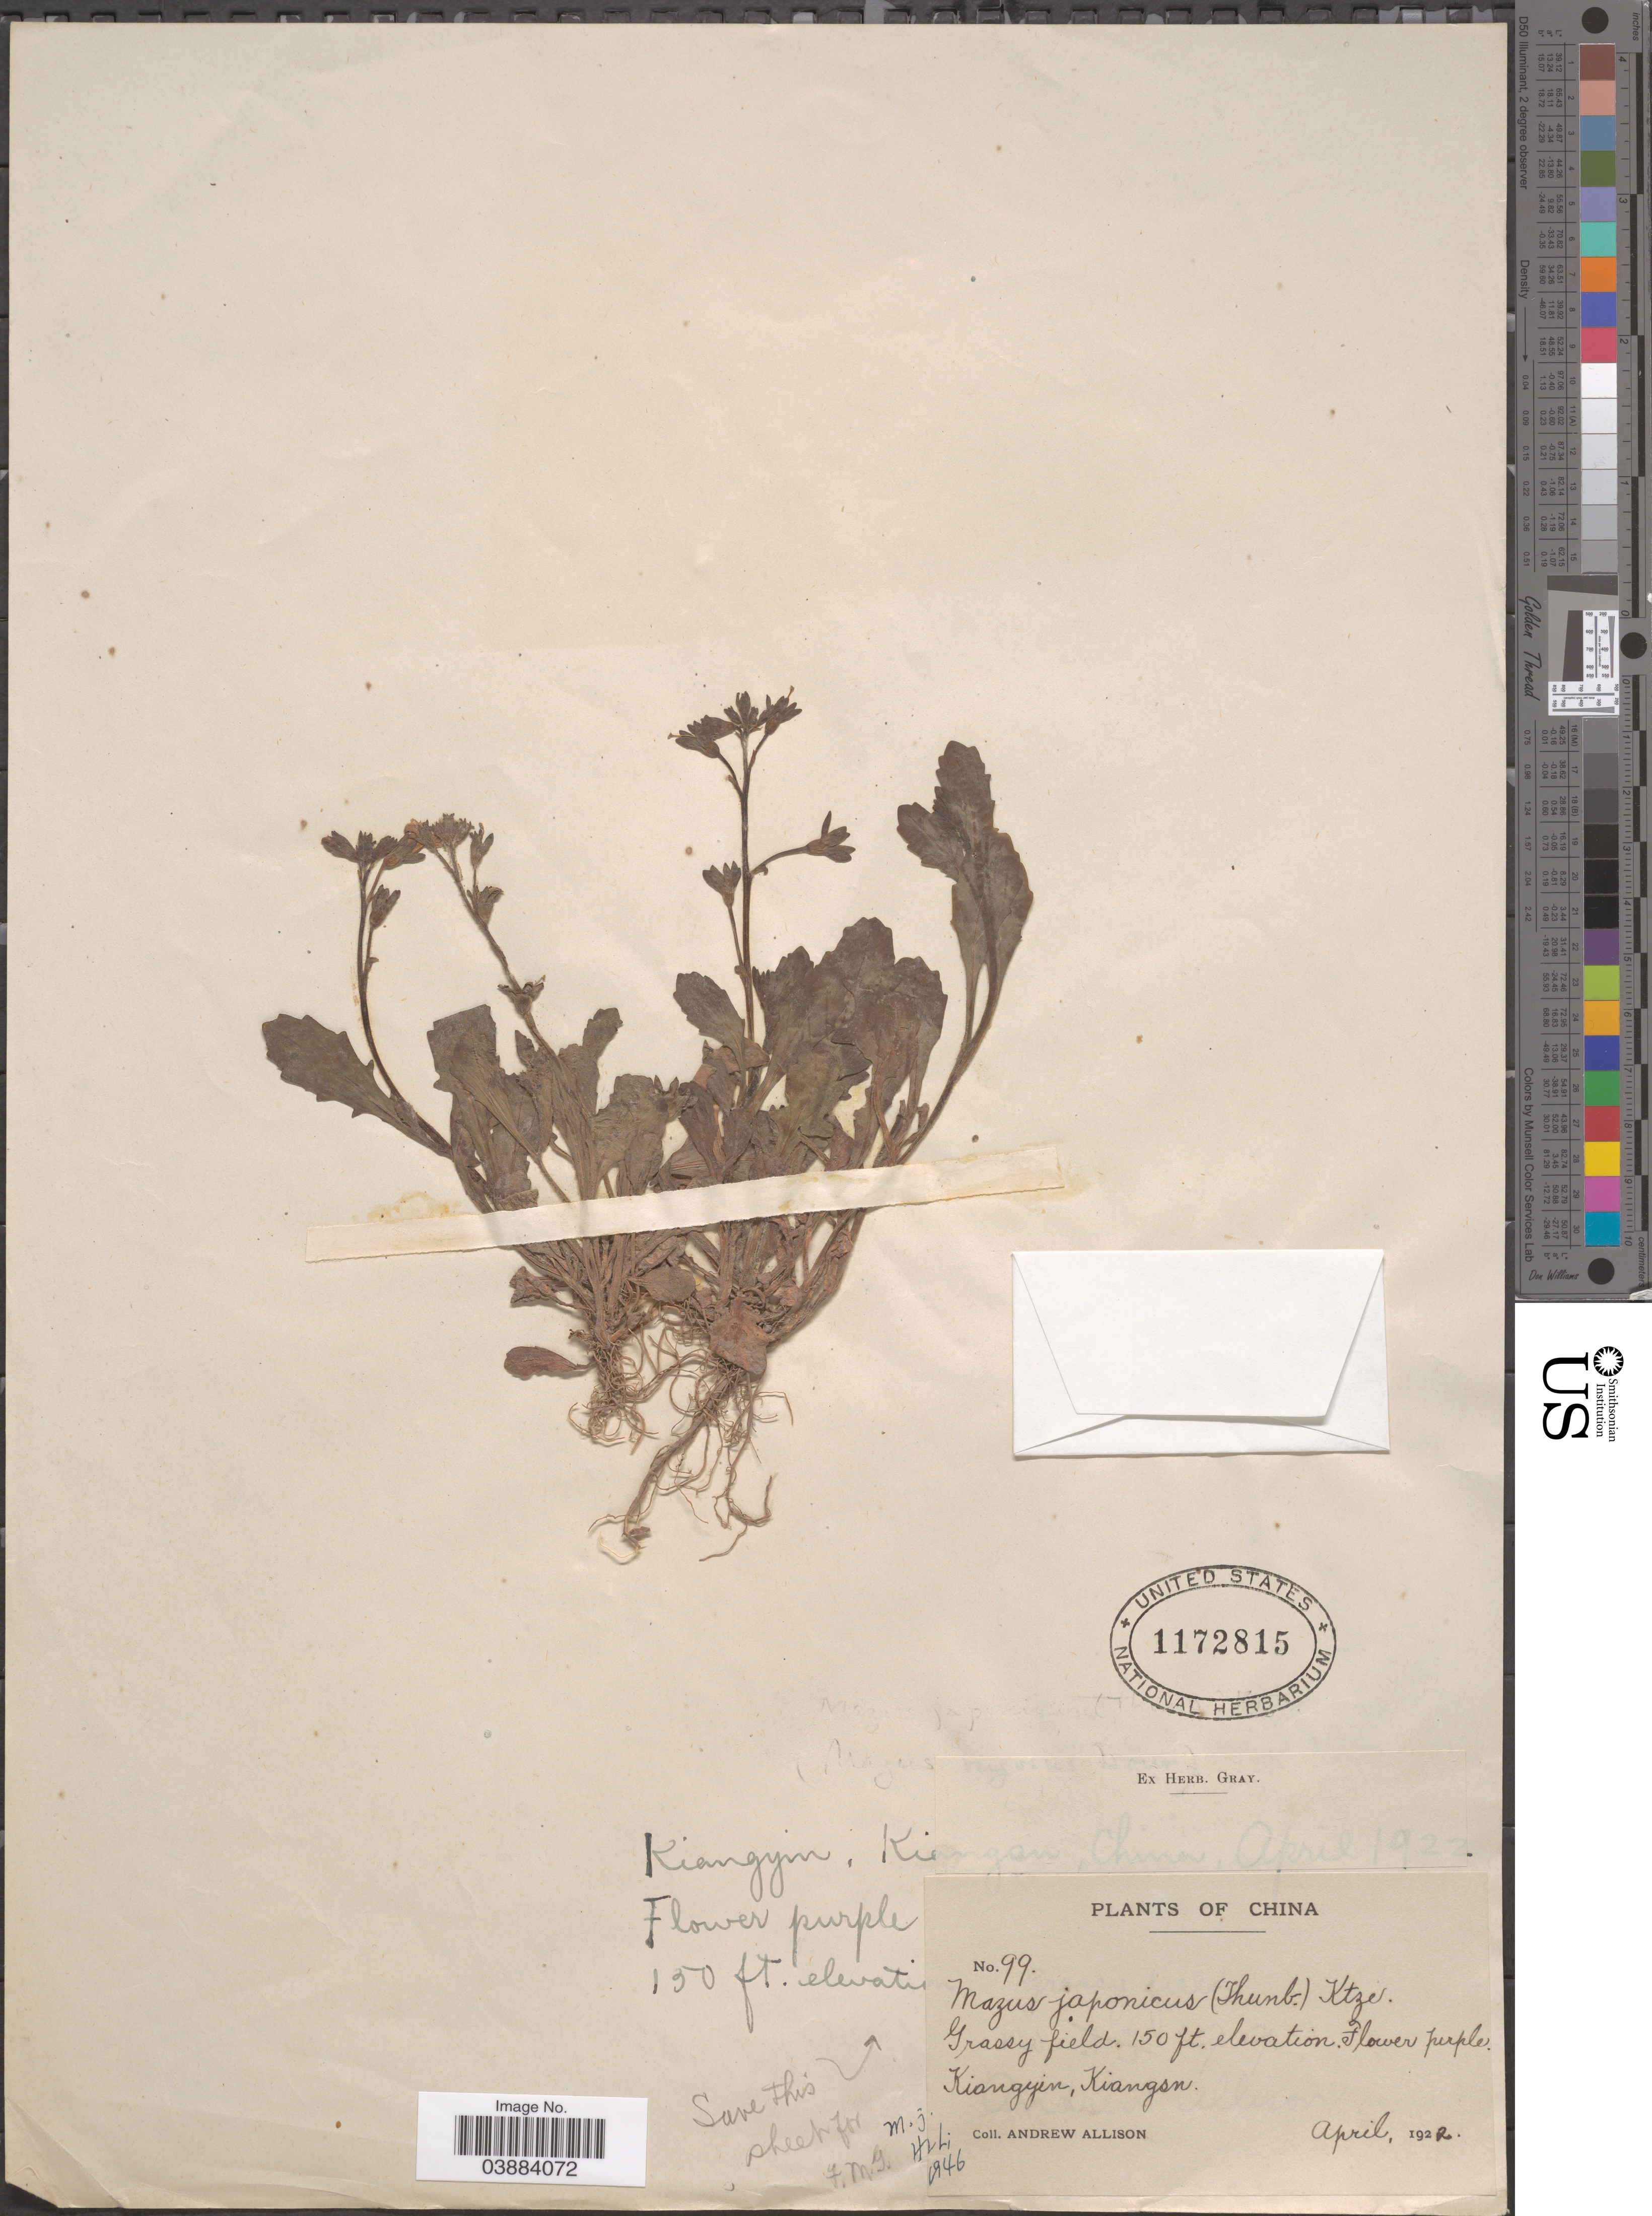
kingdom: Plantae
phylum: Tracheophyta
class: Magnoliopsida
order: Lamiales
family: Mazaceae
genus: Mazus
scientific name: Mazus japonicus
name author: (Thunb.) Kuntze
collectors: A. Allison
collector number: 99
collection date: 1922-04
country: China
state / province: Jiangsu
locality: Kiangyin, Kiangsu.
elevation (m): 46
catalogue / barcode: US 1172815